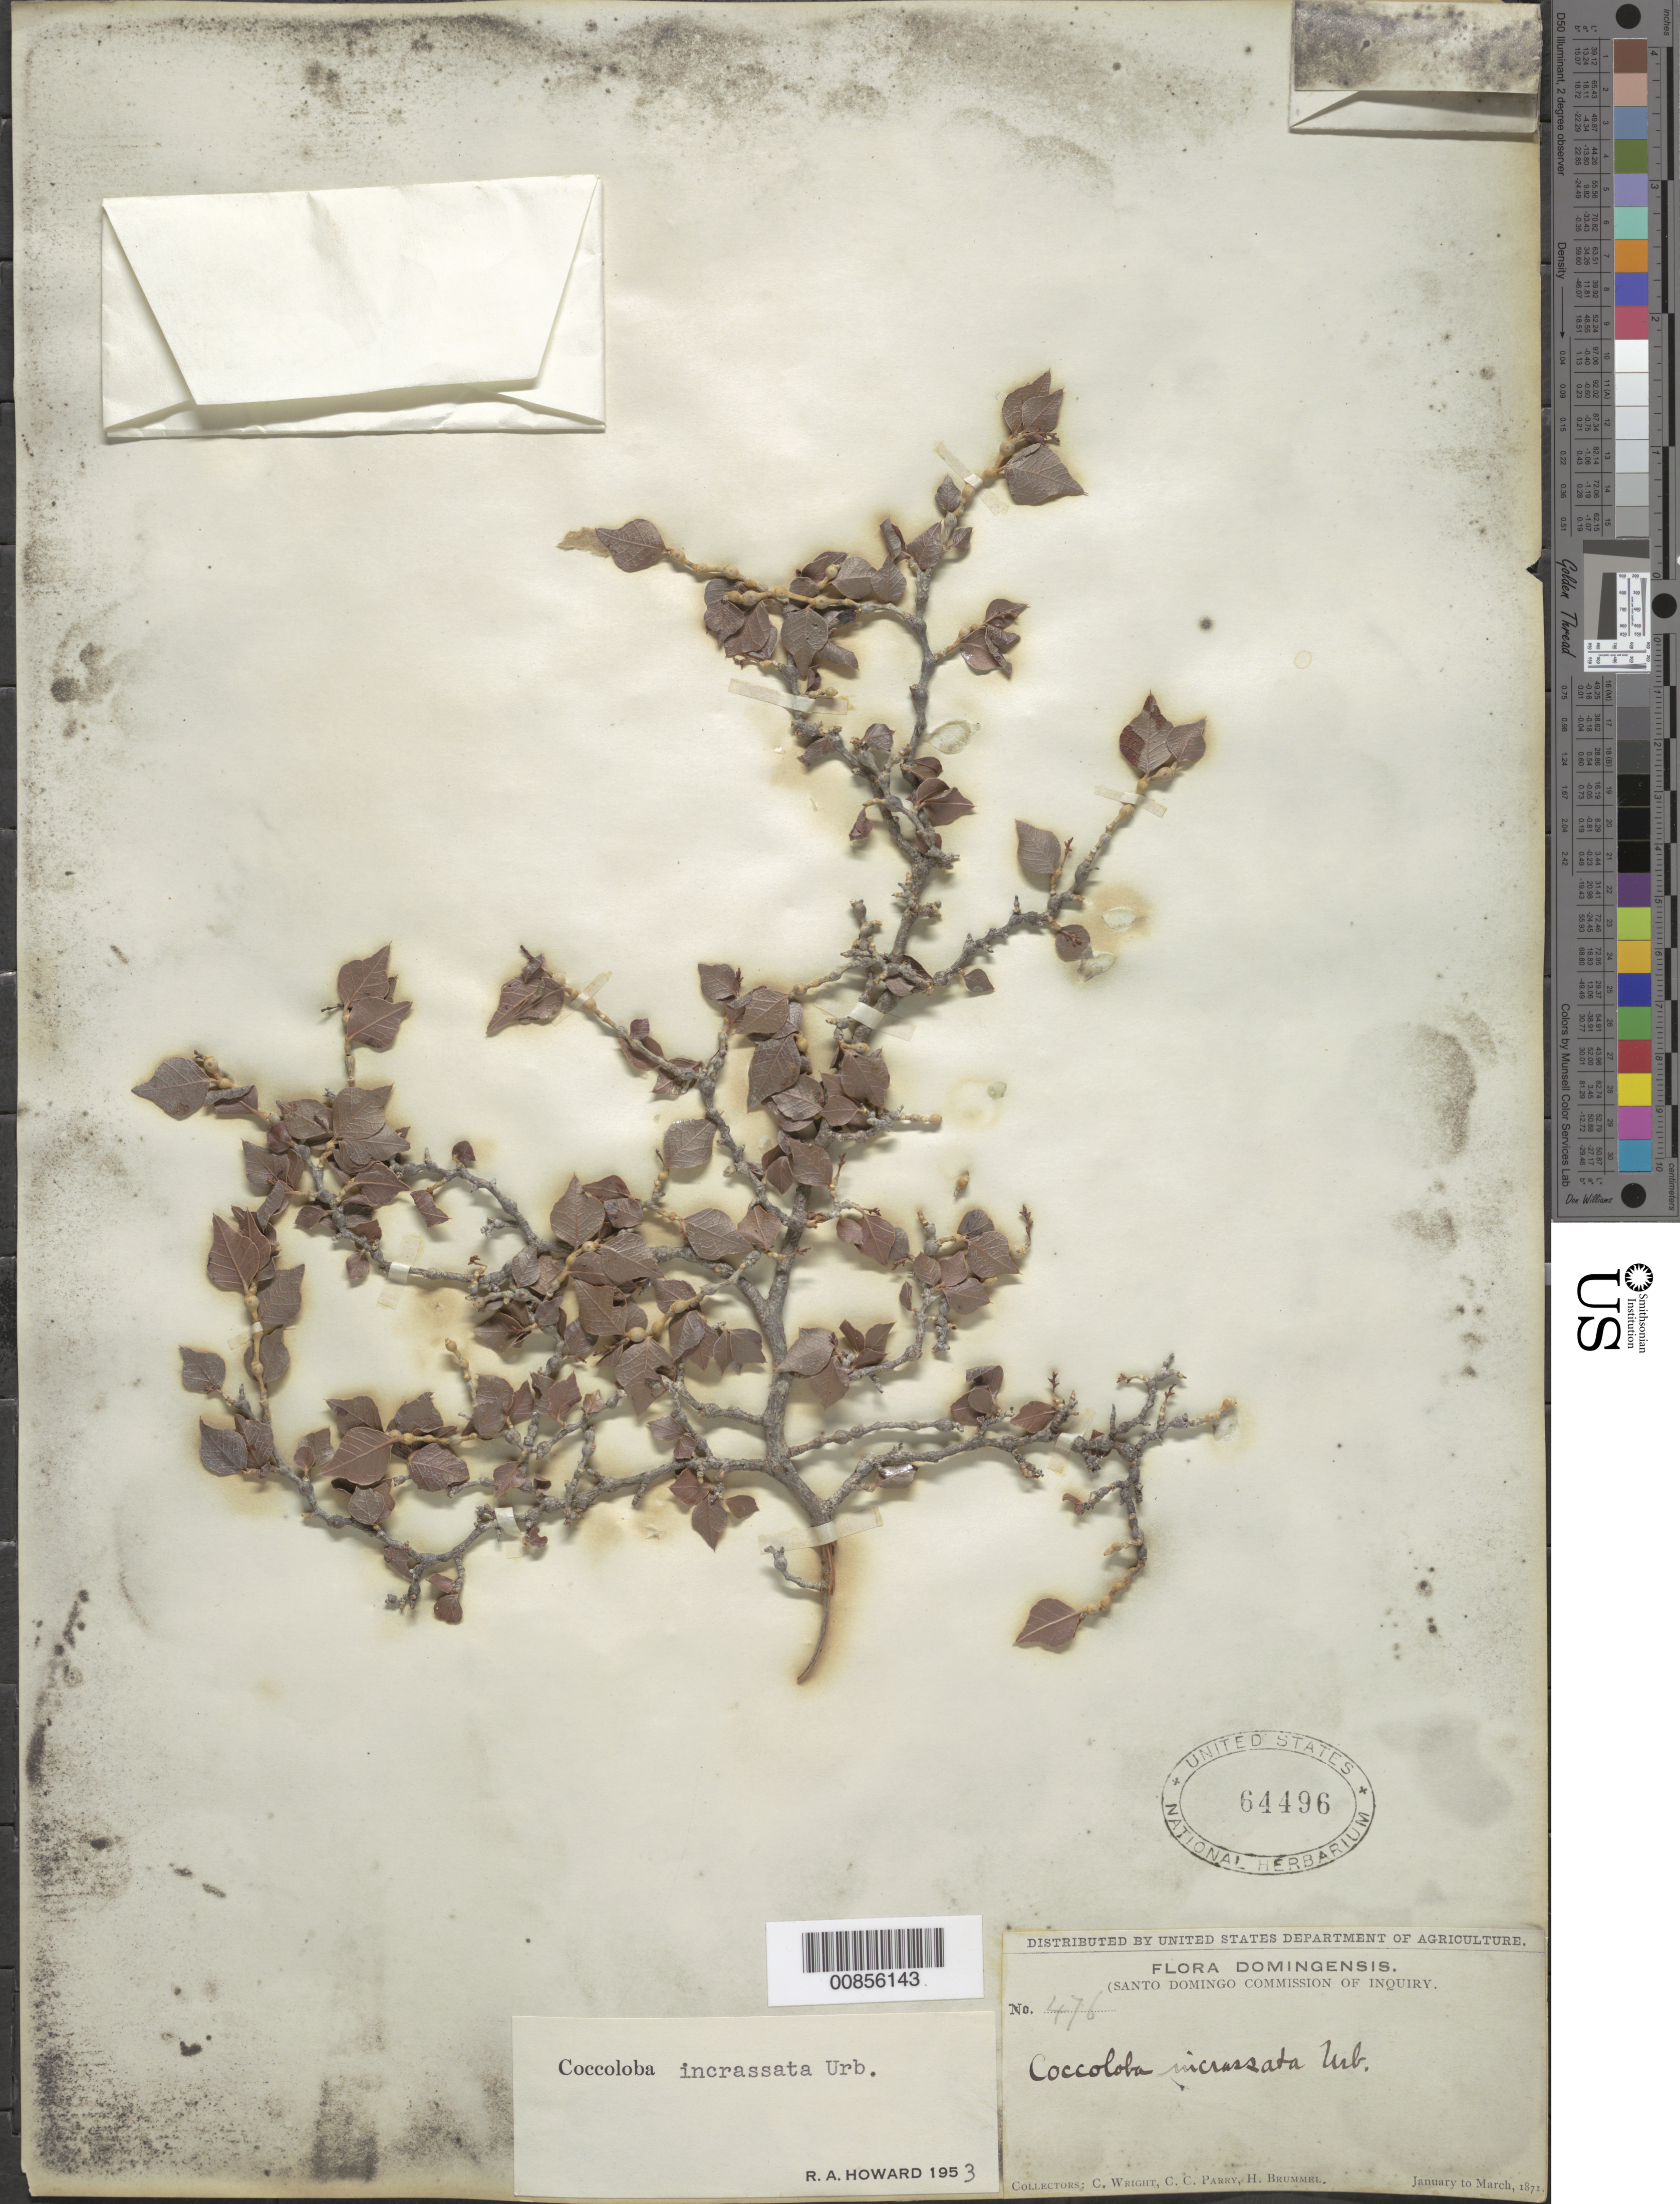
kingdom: Plantae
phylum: Tracheophyta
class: Magnoliopsida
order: Caryophyllales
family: Polygonaceae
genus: Coccoloba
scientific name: Coccoloba incrassata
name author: Urb.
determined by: Howard, R. A.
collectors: C. Wright, C. C. Parry & H. Brummel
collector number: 476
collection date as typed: Jan 1871 to -- Mar 1871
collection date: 1871-01/1871-03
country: Dominican Republic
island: Hispaniola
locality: Dominican Republic.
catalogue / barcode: US 64496